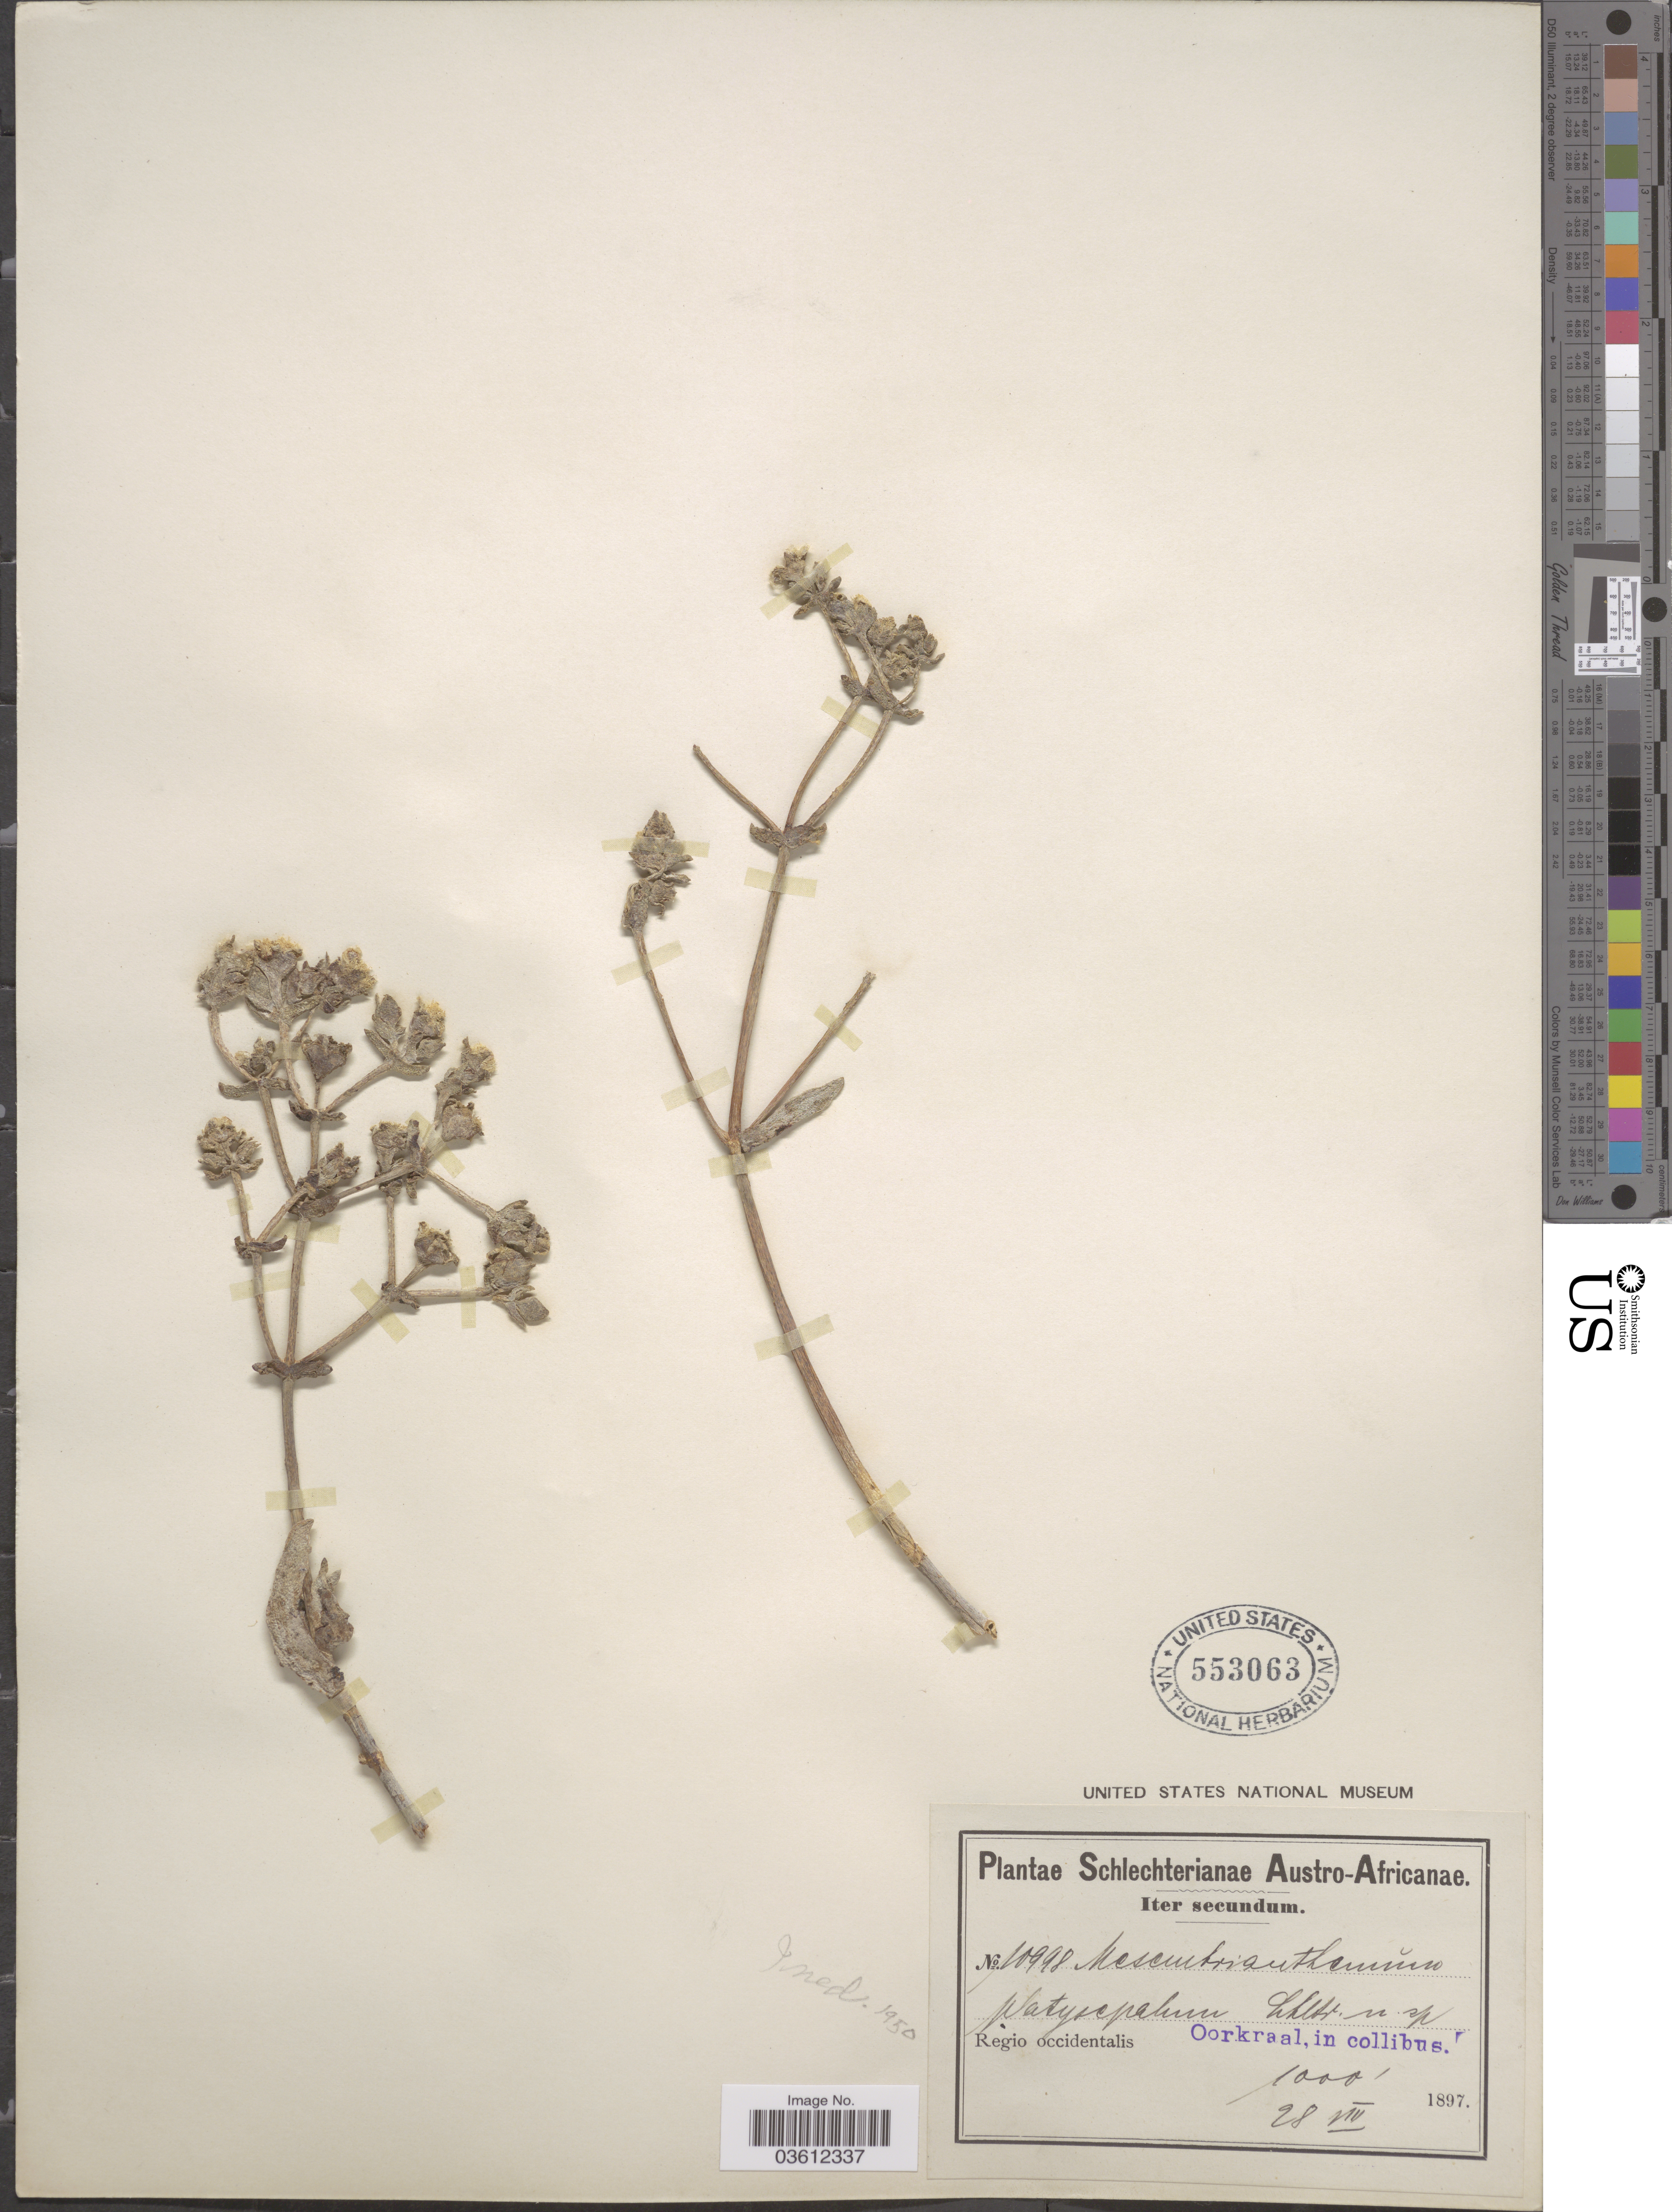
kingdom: Plantae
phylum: Tracheophyta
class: Magnoliopsida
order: Caryophyllales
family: Aizoaceae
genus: Ruschia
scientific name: Ruschia festiva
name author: (N.E. Br.) Schwantes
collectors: Schlechter, --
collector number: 10998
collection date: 1897-08-28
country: South Africa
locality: Austro-Africanae. Regio occidentalis Oorkraal, in collibus.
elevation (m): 305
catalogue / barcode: US 553063